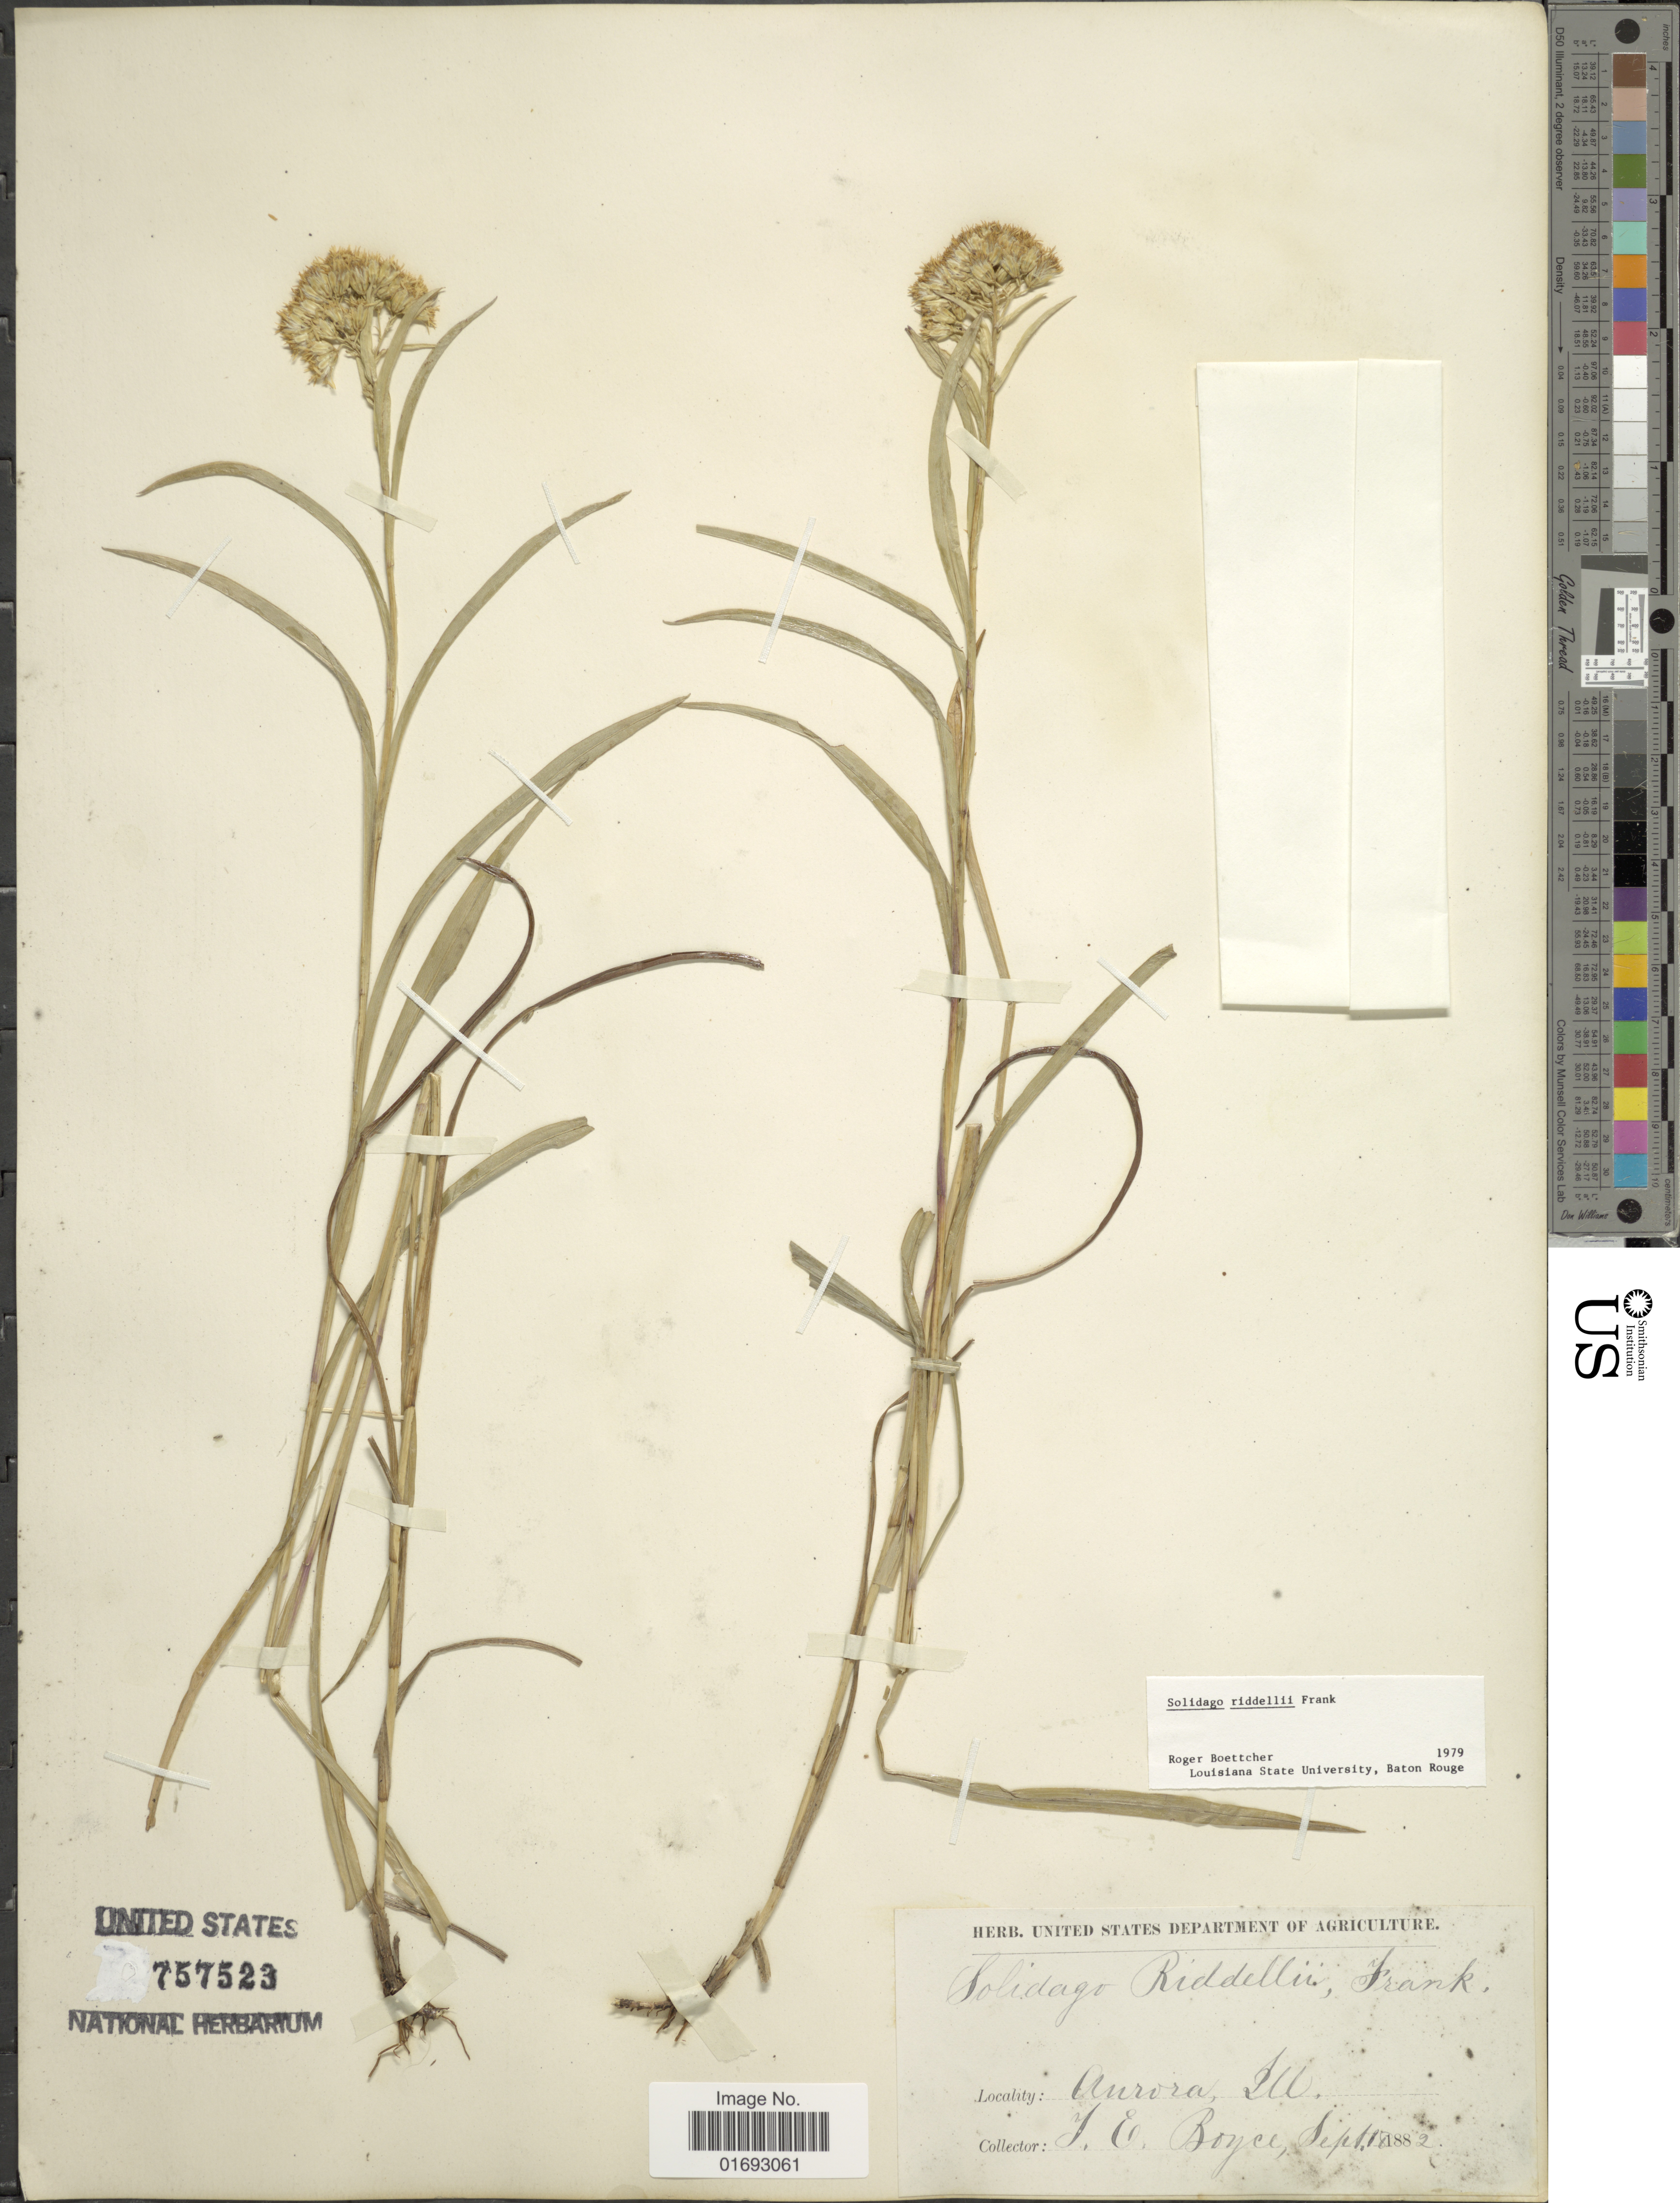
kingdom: Plantae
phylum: Tracheophyta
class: Magnoliopsida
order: Asterales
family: Asteraceae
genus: Oligoneuron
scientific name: Oligoneuron riddellii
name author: (Frank) Rydb.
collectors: Y. Boyce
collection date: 1882-09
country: United States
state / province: Illinois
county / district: Kane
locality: Aurora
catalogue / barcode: US 757523